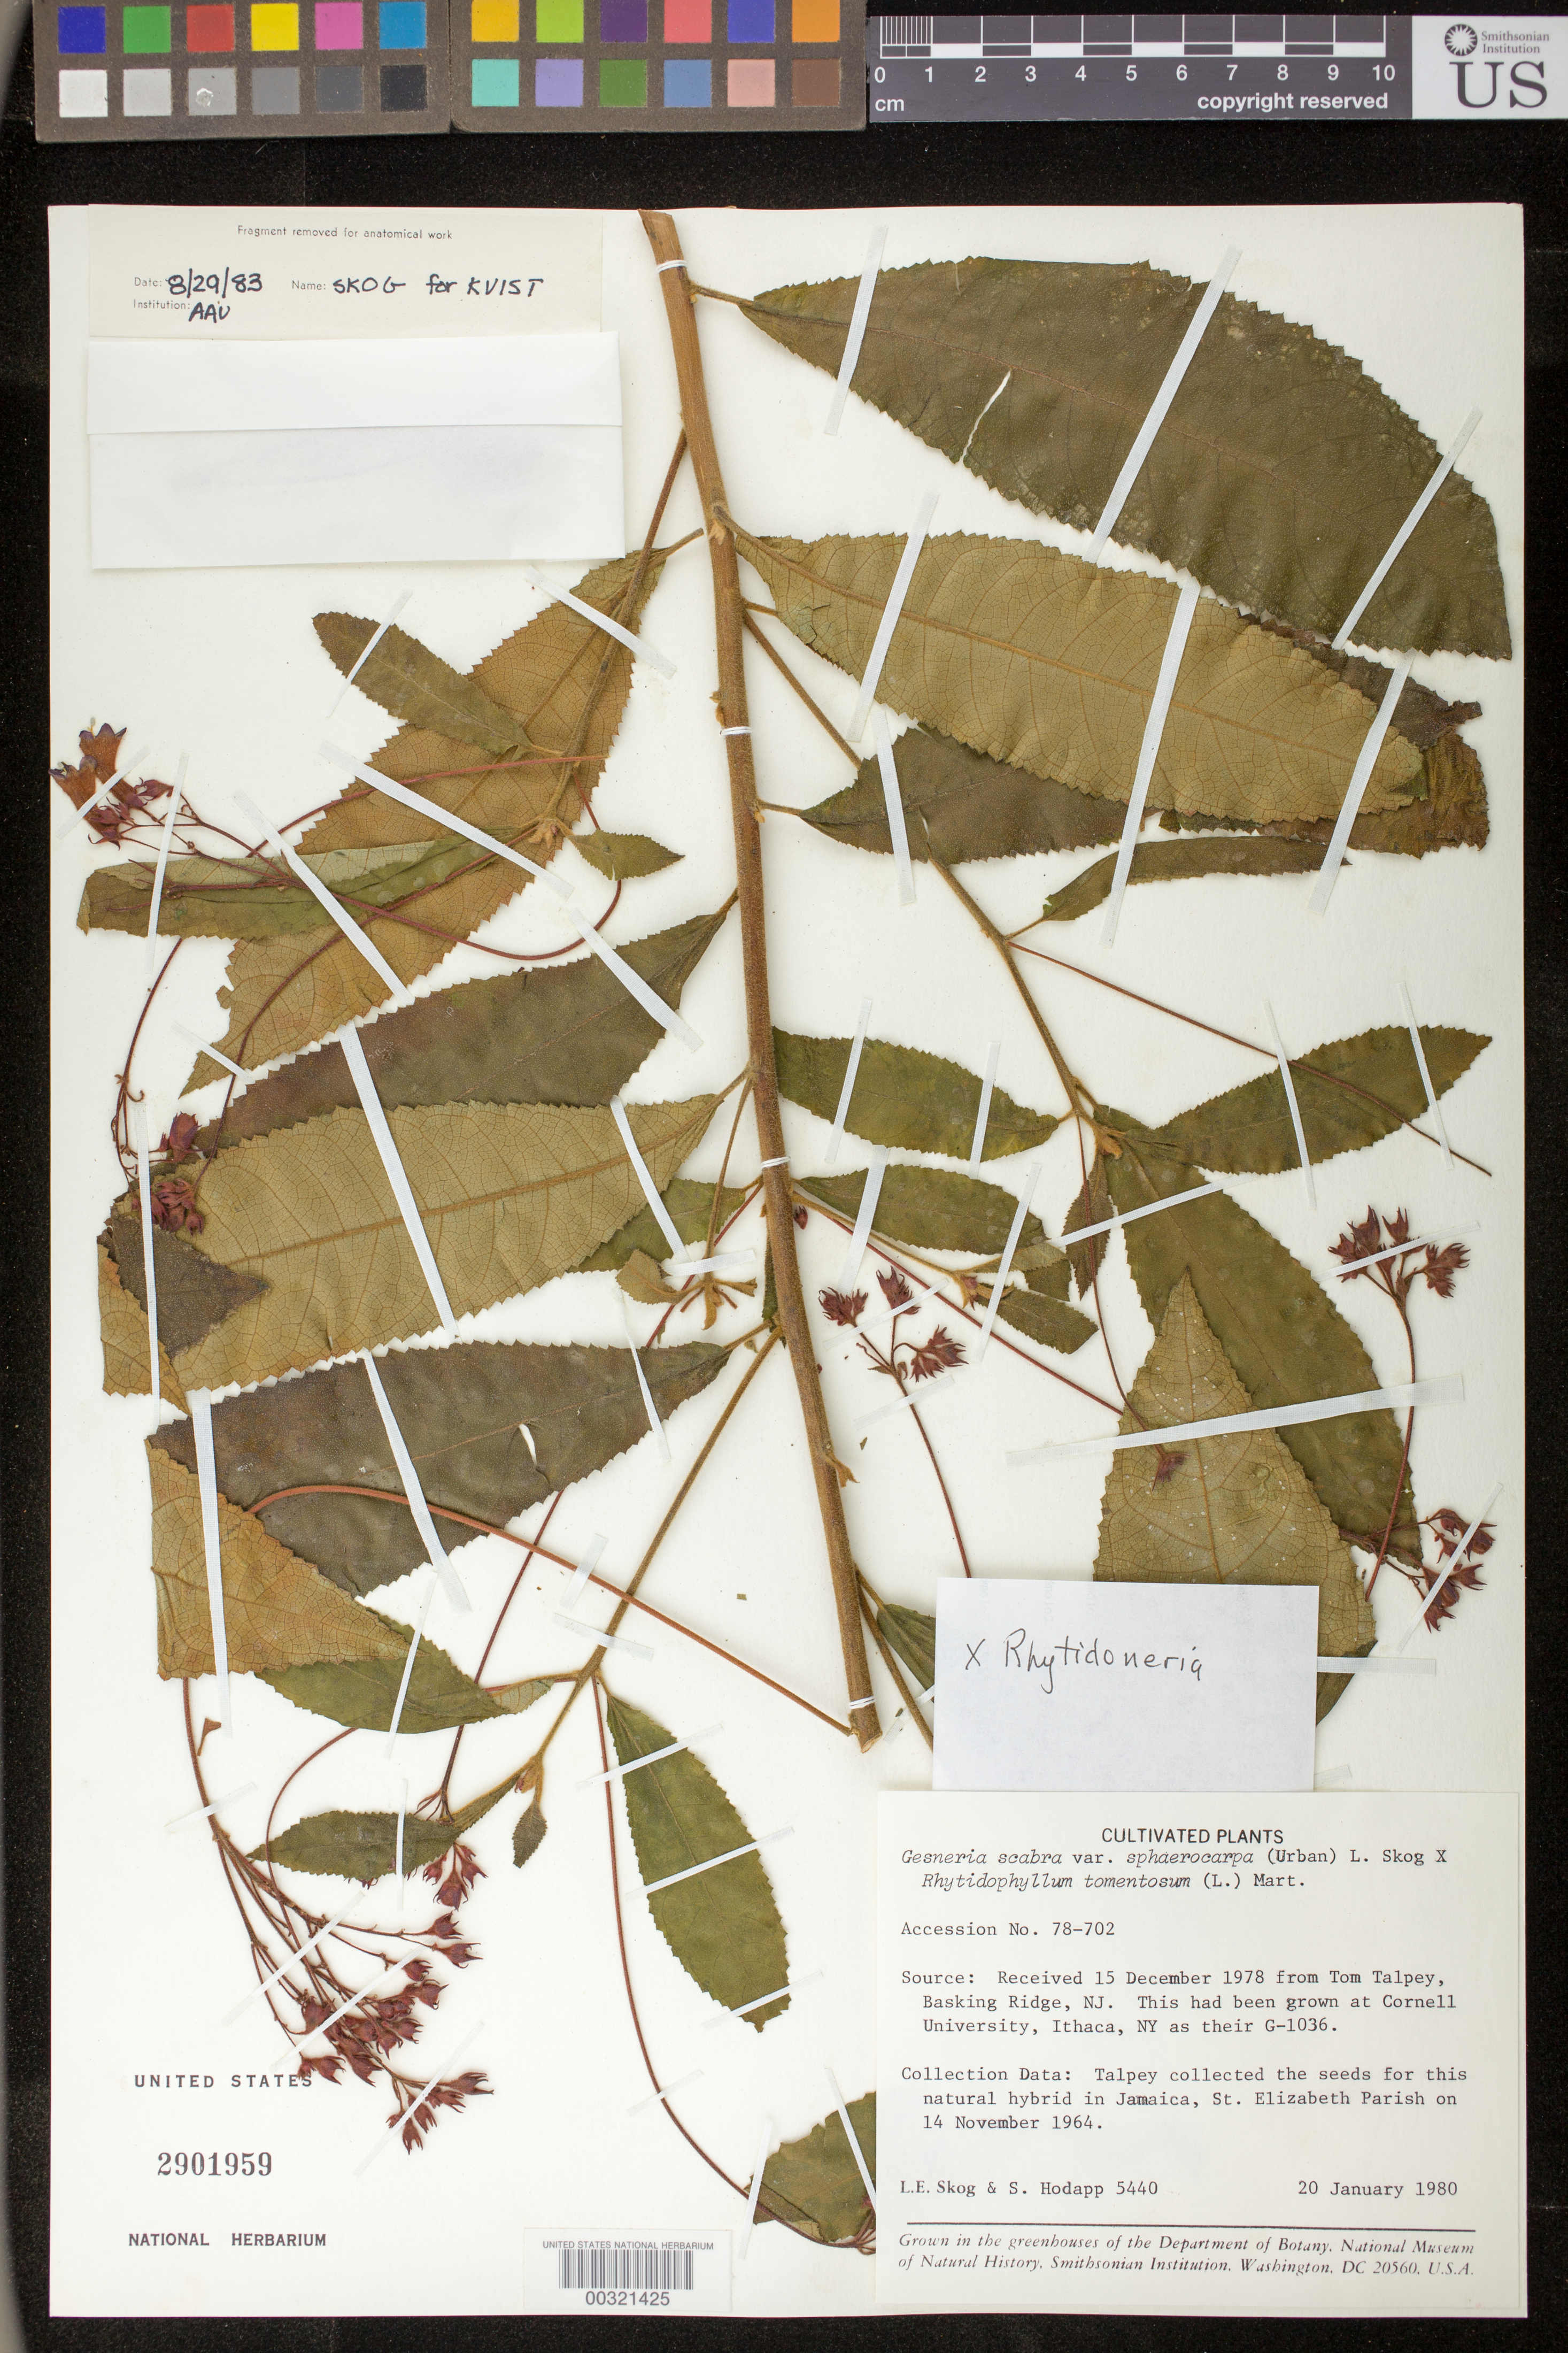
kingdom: Plantae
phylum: Tracheophyta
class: Magnoliopsida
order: Lamiales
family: Gesneriaceae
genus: Rhytidoneria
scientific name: x Rhytidoneria hybrid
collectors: L. E. Skog & S. Hodapp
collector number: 5440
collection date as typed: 20 Jan 1980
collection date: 1980-01-20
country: Jamaica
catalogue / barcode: US 2901959